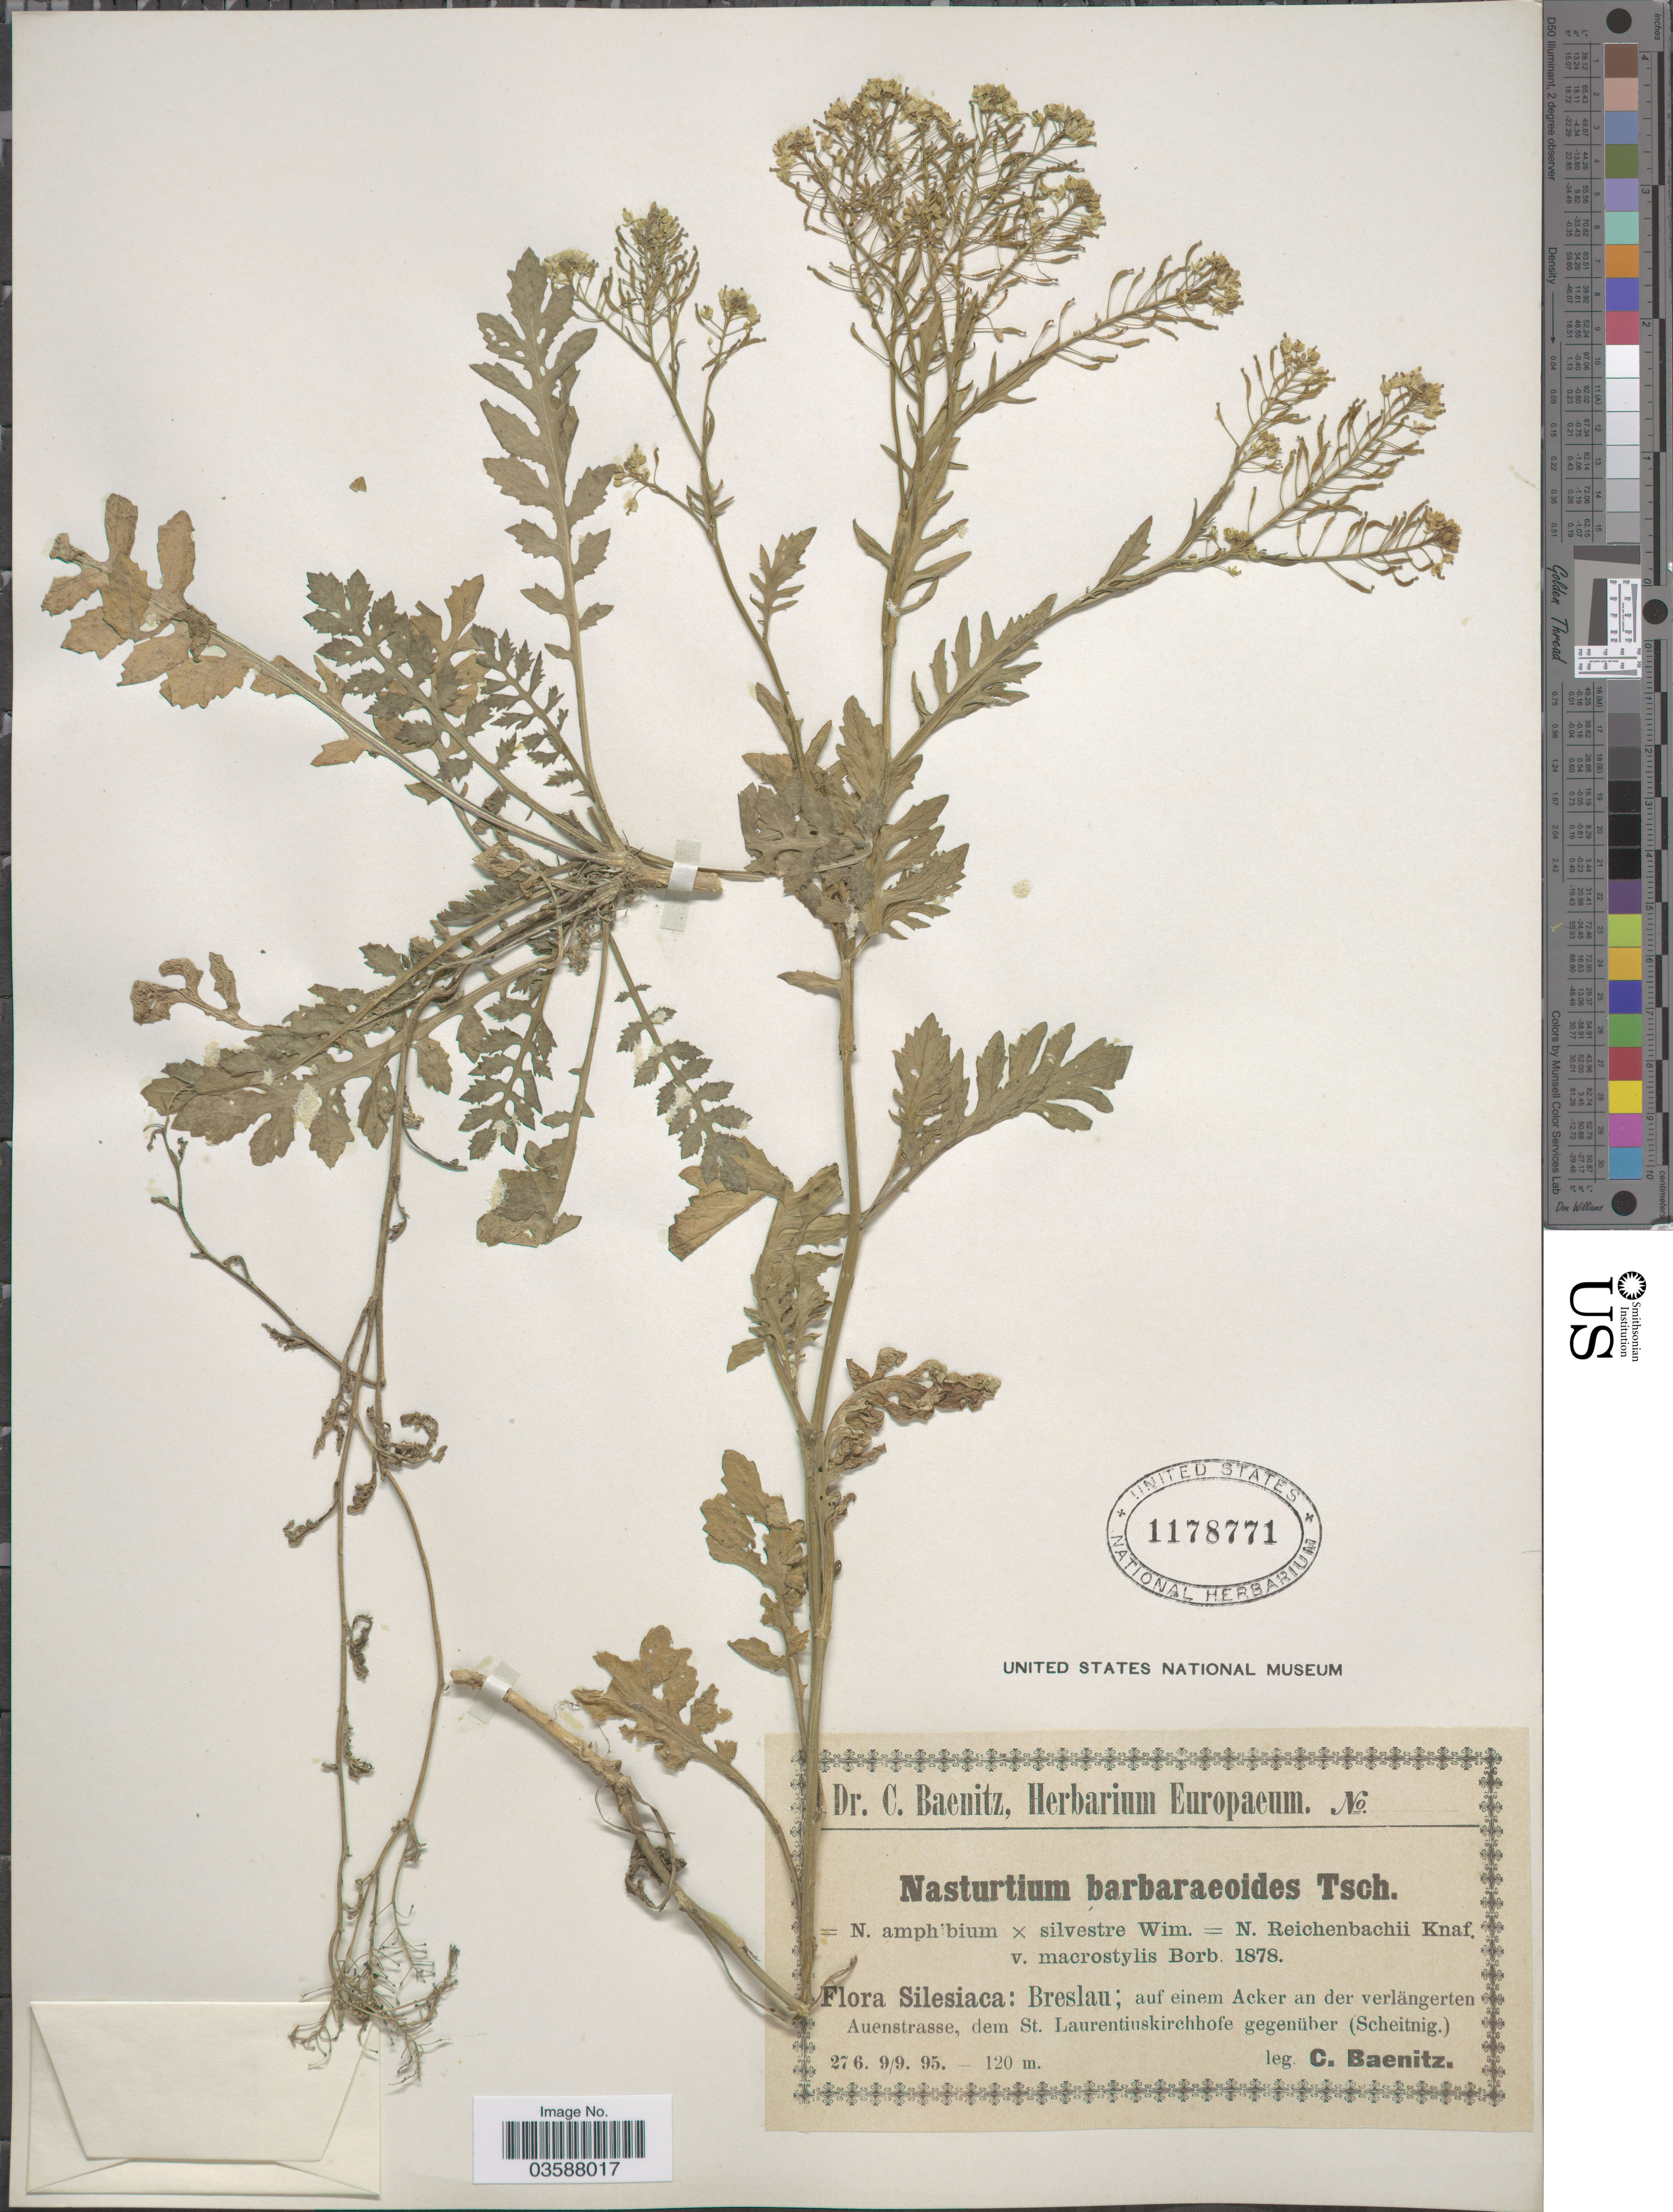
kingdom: Plantae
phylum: Tracheophyta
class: Magnoliopsida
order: Brassicales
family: Brassicaceae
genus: Rorippa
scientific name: Rorippa x astyla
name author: (Rchb.) Rchb.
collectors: C. G. Baenitz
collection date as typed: Transcribed d/m/y: 27/6/95 to 9/9/95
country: Poland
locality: Silesiaca: Breslau; auf einem Acker an der verlängerten Auenstrasse, dem St. Laurentiuskirchhofe gegenüber (Scheitnig).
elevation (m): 120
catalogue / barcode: US 1178771